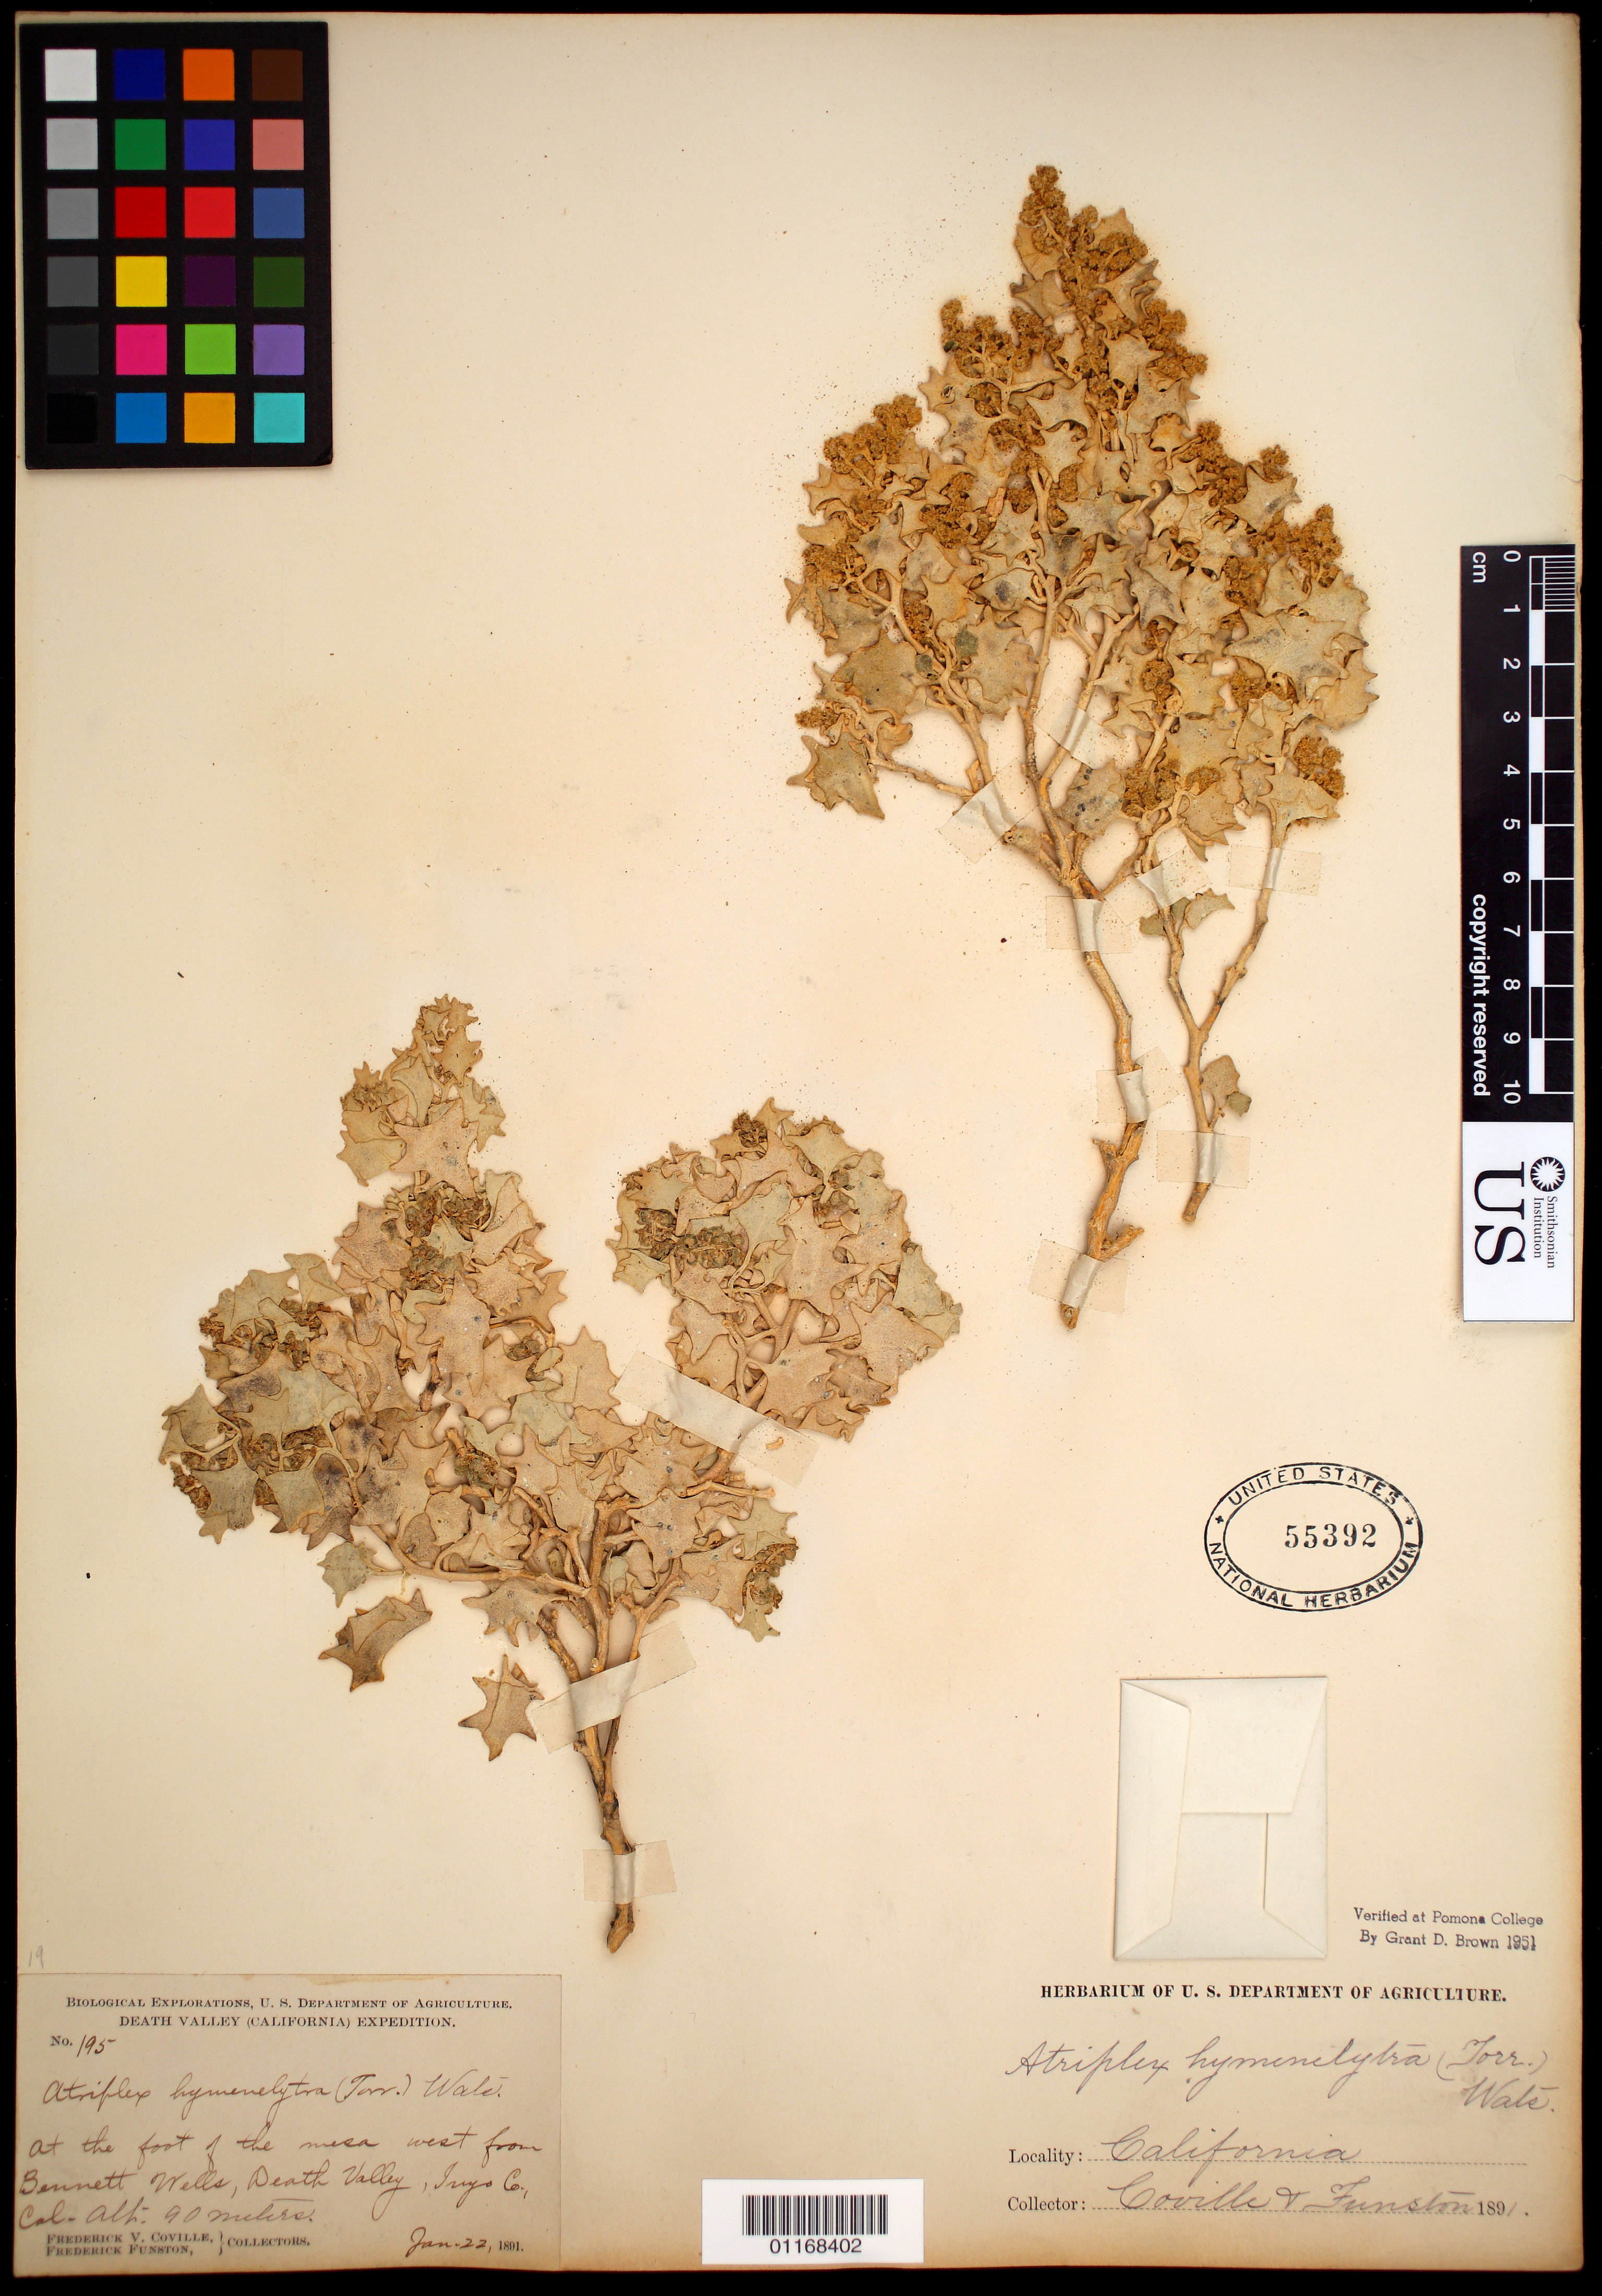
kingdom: Plantae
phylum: Tracheophyta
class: Magnoliopsida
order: Caryophyllales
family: Amaranthaceae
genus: Atriplex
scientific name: Atriplex hymenelytra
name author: (Torr.) S. Watson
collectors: F. V. Coville & F. Funston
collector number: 195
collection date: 1891-01-22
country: United States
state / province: California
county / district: Inyo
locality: At the foot of the mesa west from Bennett Wells.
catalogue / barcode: US 55392